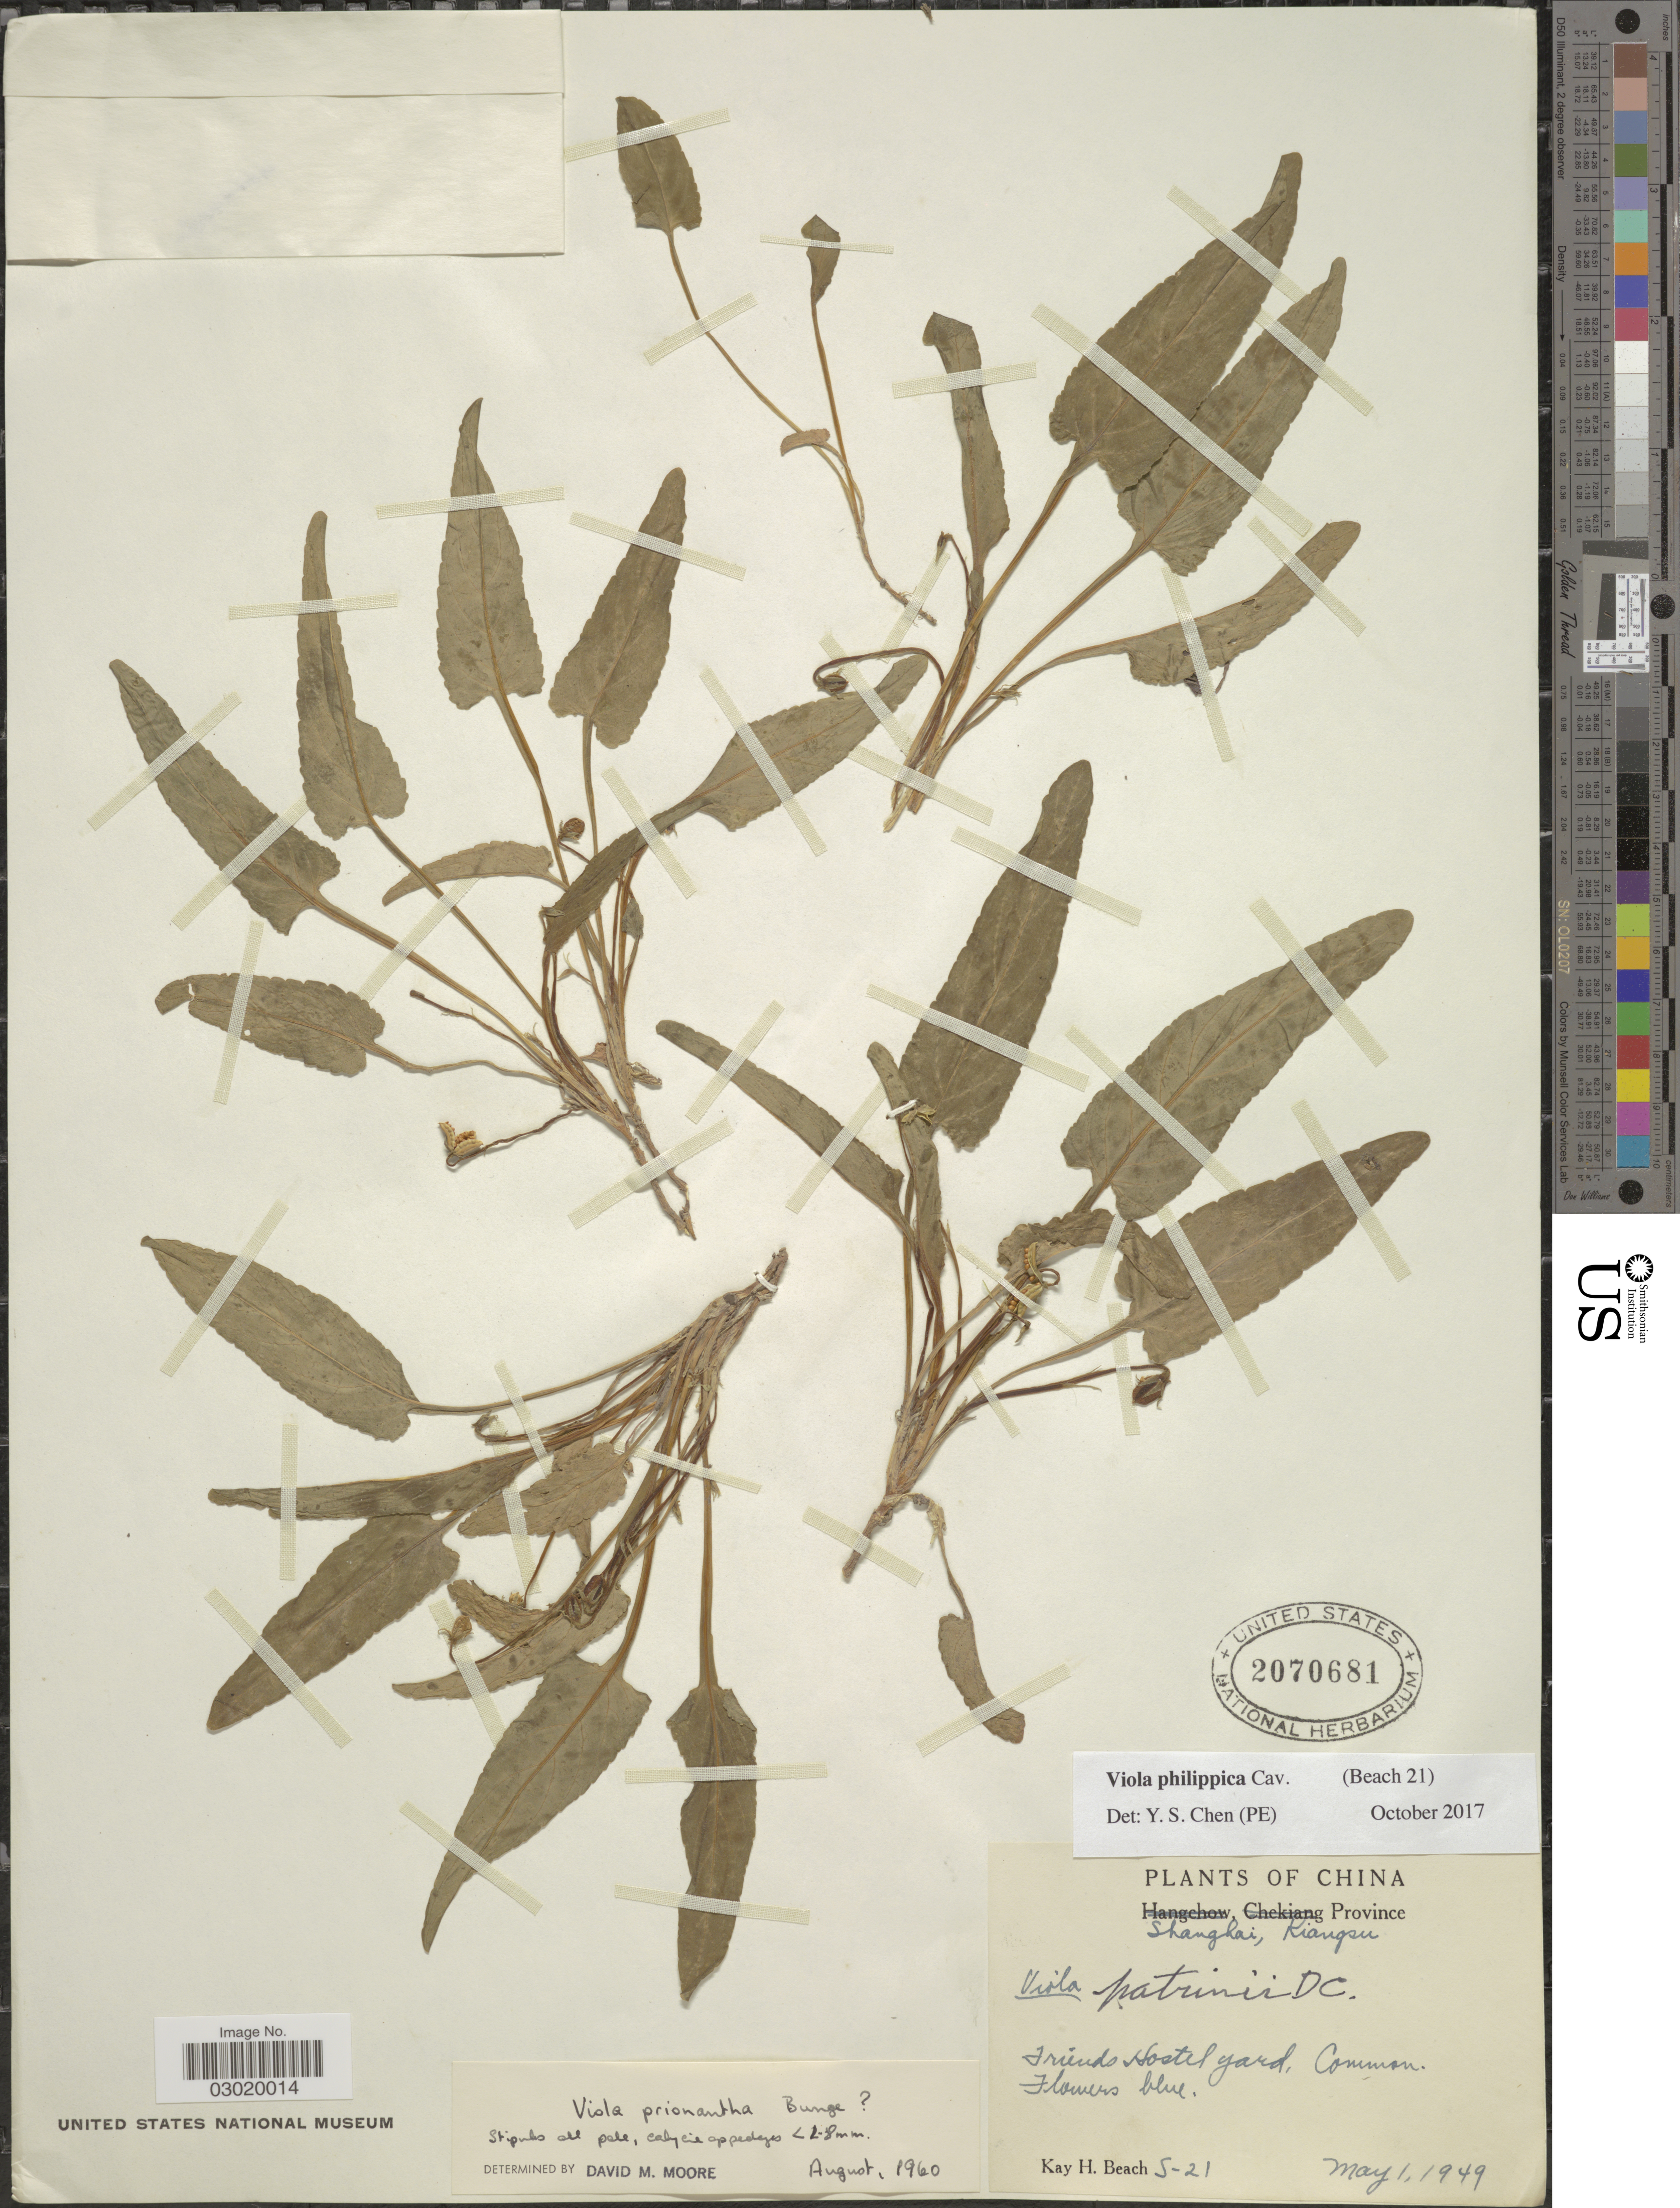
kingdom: Plantae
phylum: Tracheophyta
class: Magnoliopsida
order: Malpighiales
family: Violaceae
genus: Viola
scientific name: Viola philippica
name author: Cav.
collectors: K. H. Beach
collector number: S-21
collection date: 1949-05-01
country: China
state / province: Jiangsu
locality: Shanghai, Kiangsu Province. Friends Hostel yard.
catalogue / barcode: US 2070681